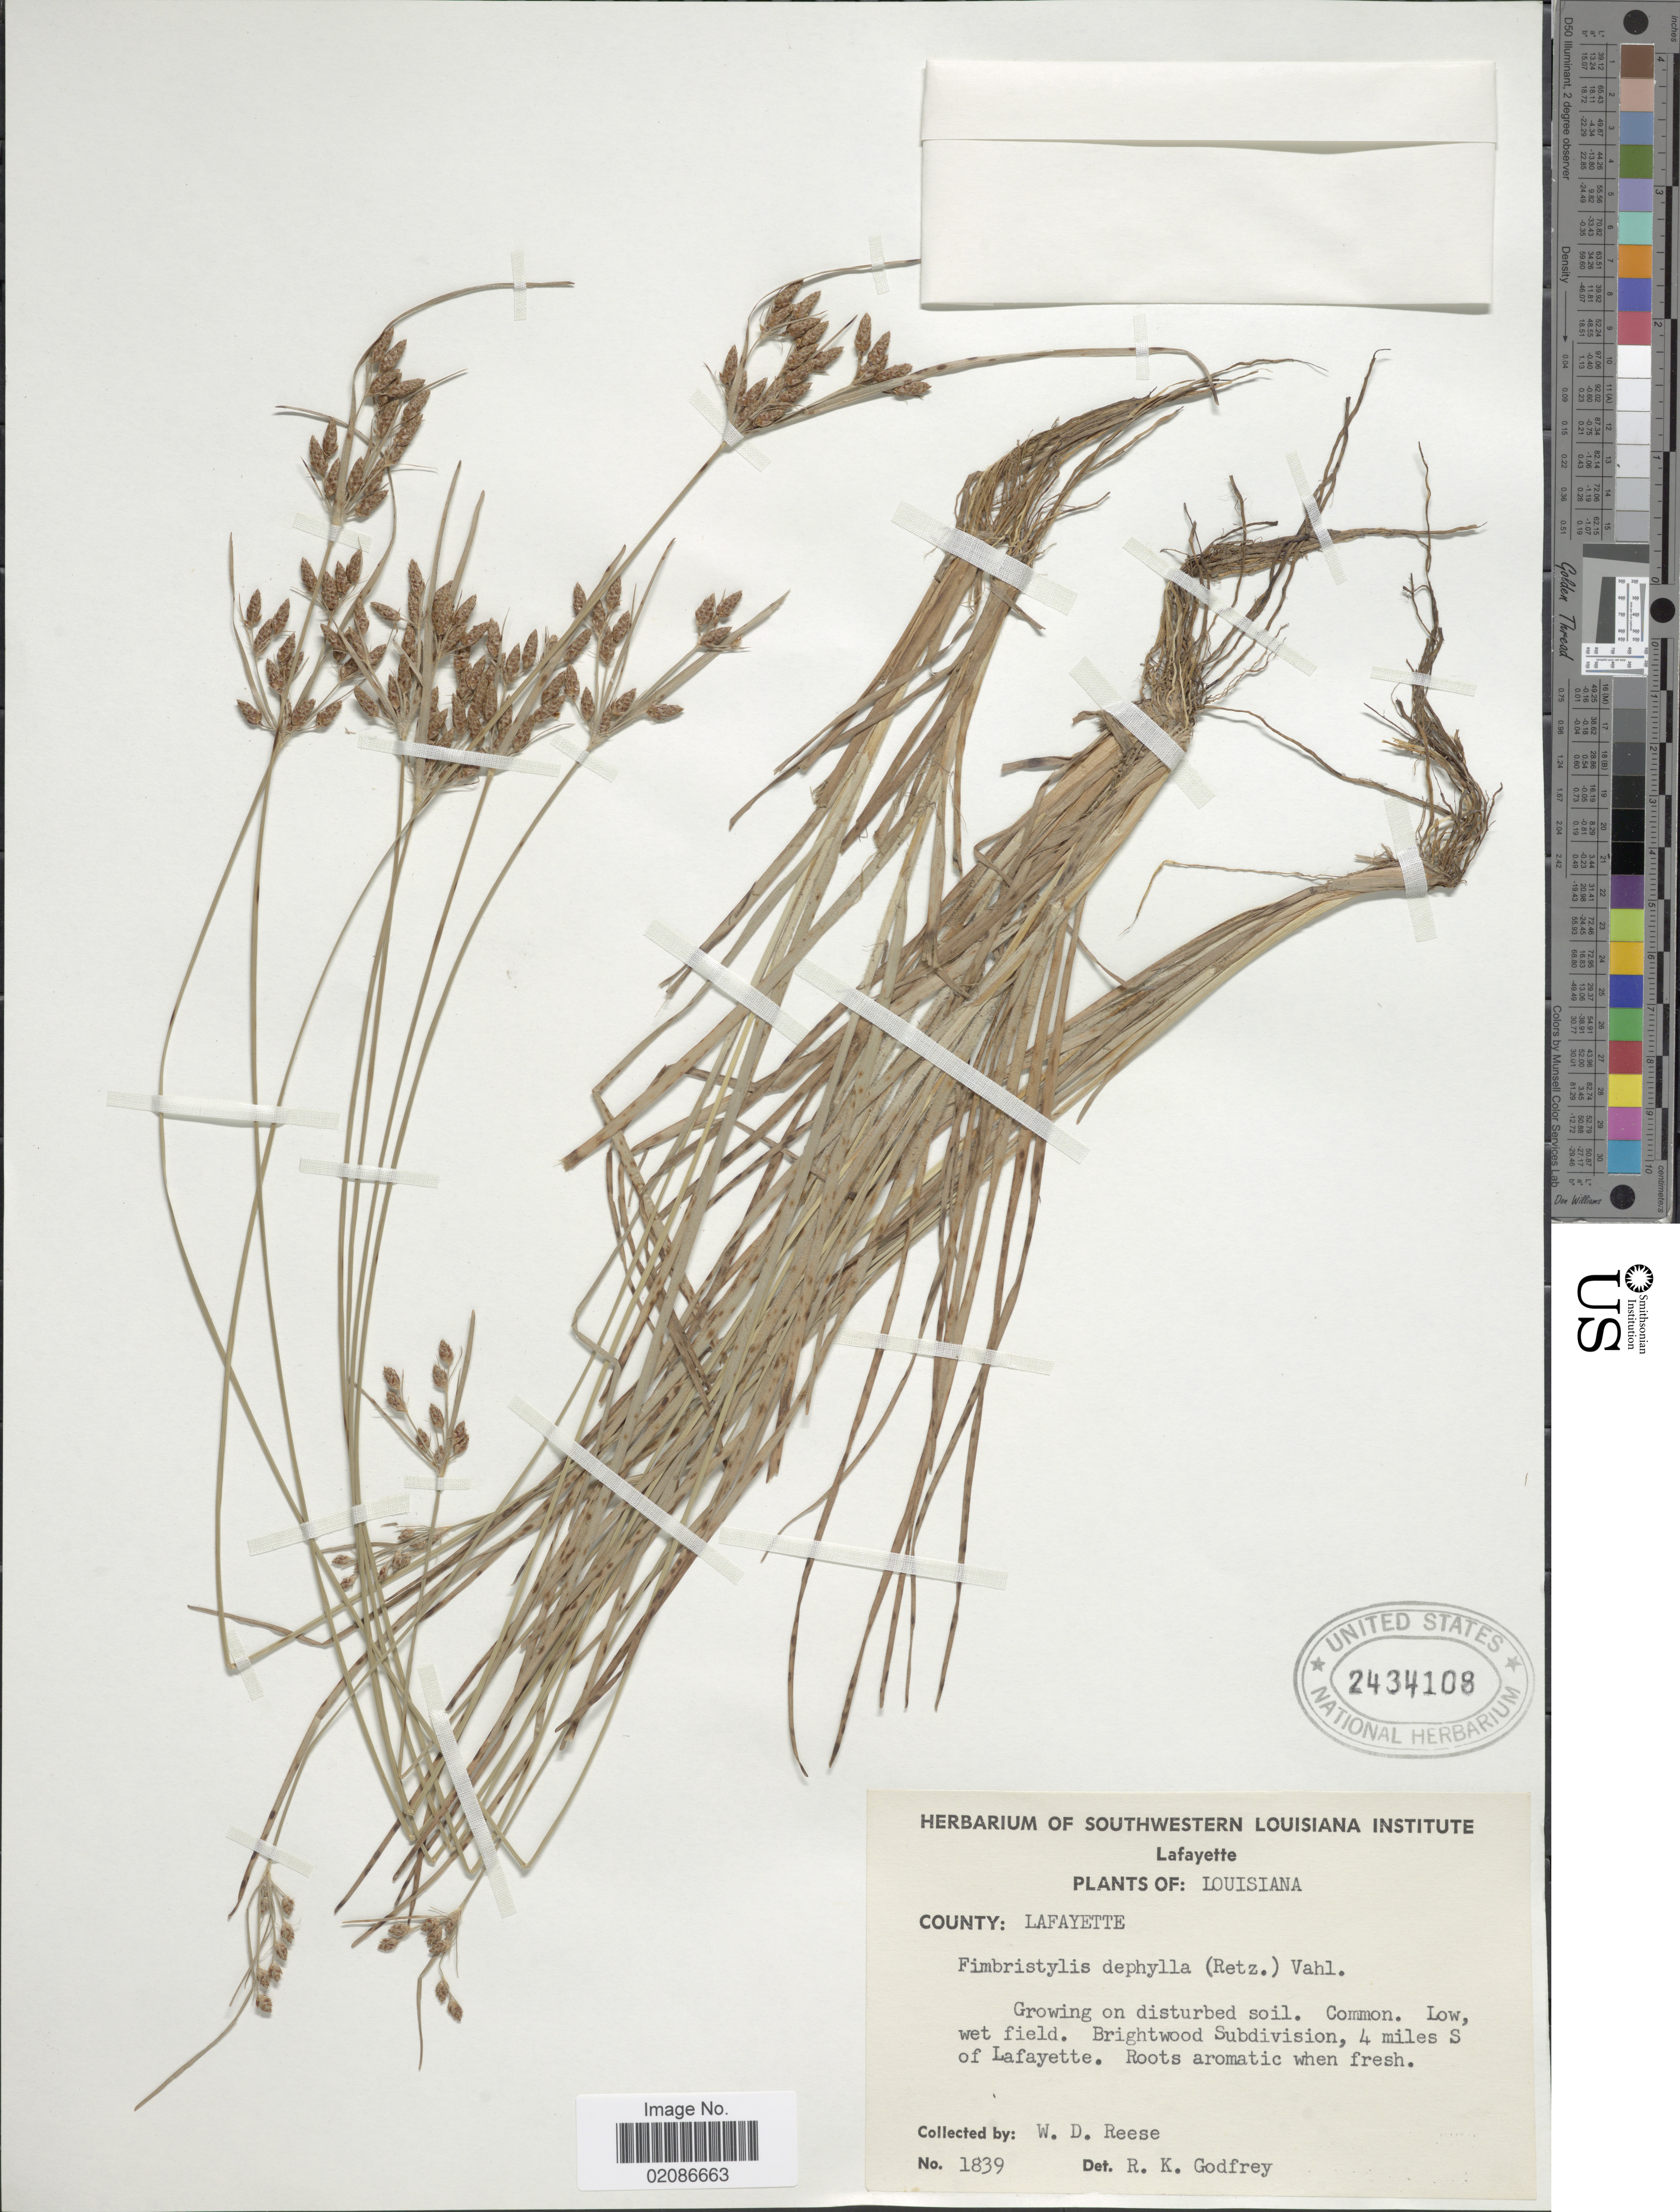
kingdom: Plantae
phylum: Tracheophyta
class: Liliopsida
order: Poales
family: Cyperaceae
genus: Fimbristylis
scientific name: Fimbristylis tomentosa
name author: Vahl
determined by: Sullivan, Victoria I.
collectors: W. Reese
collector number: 1839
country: United States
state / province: Louisiana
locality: County: Lafayette. Growing in disturbed soil. Brightwood Subdivision, 4 miles S of Lafayette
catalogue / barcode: US 2434108